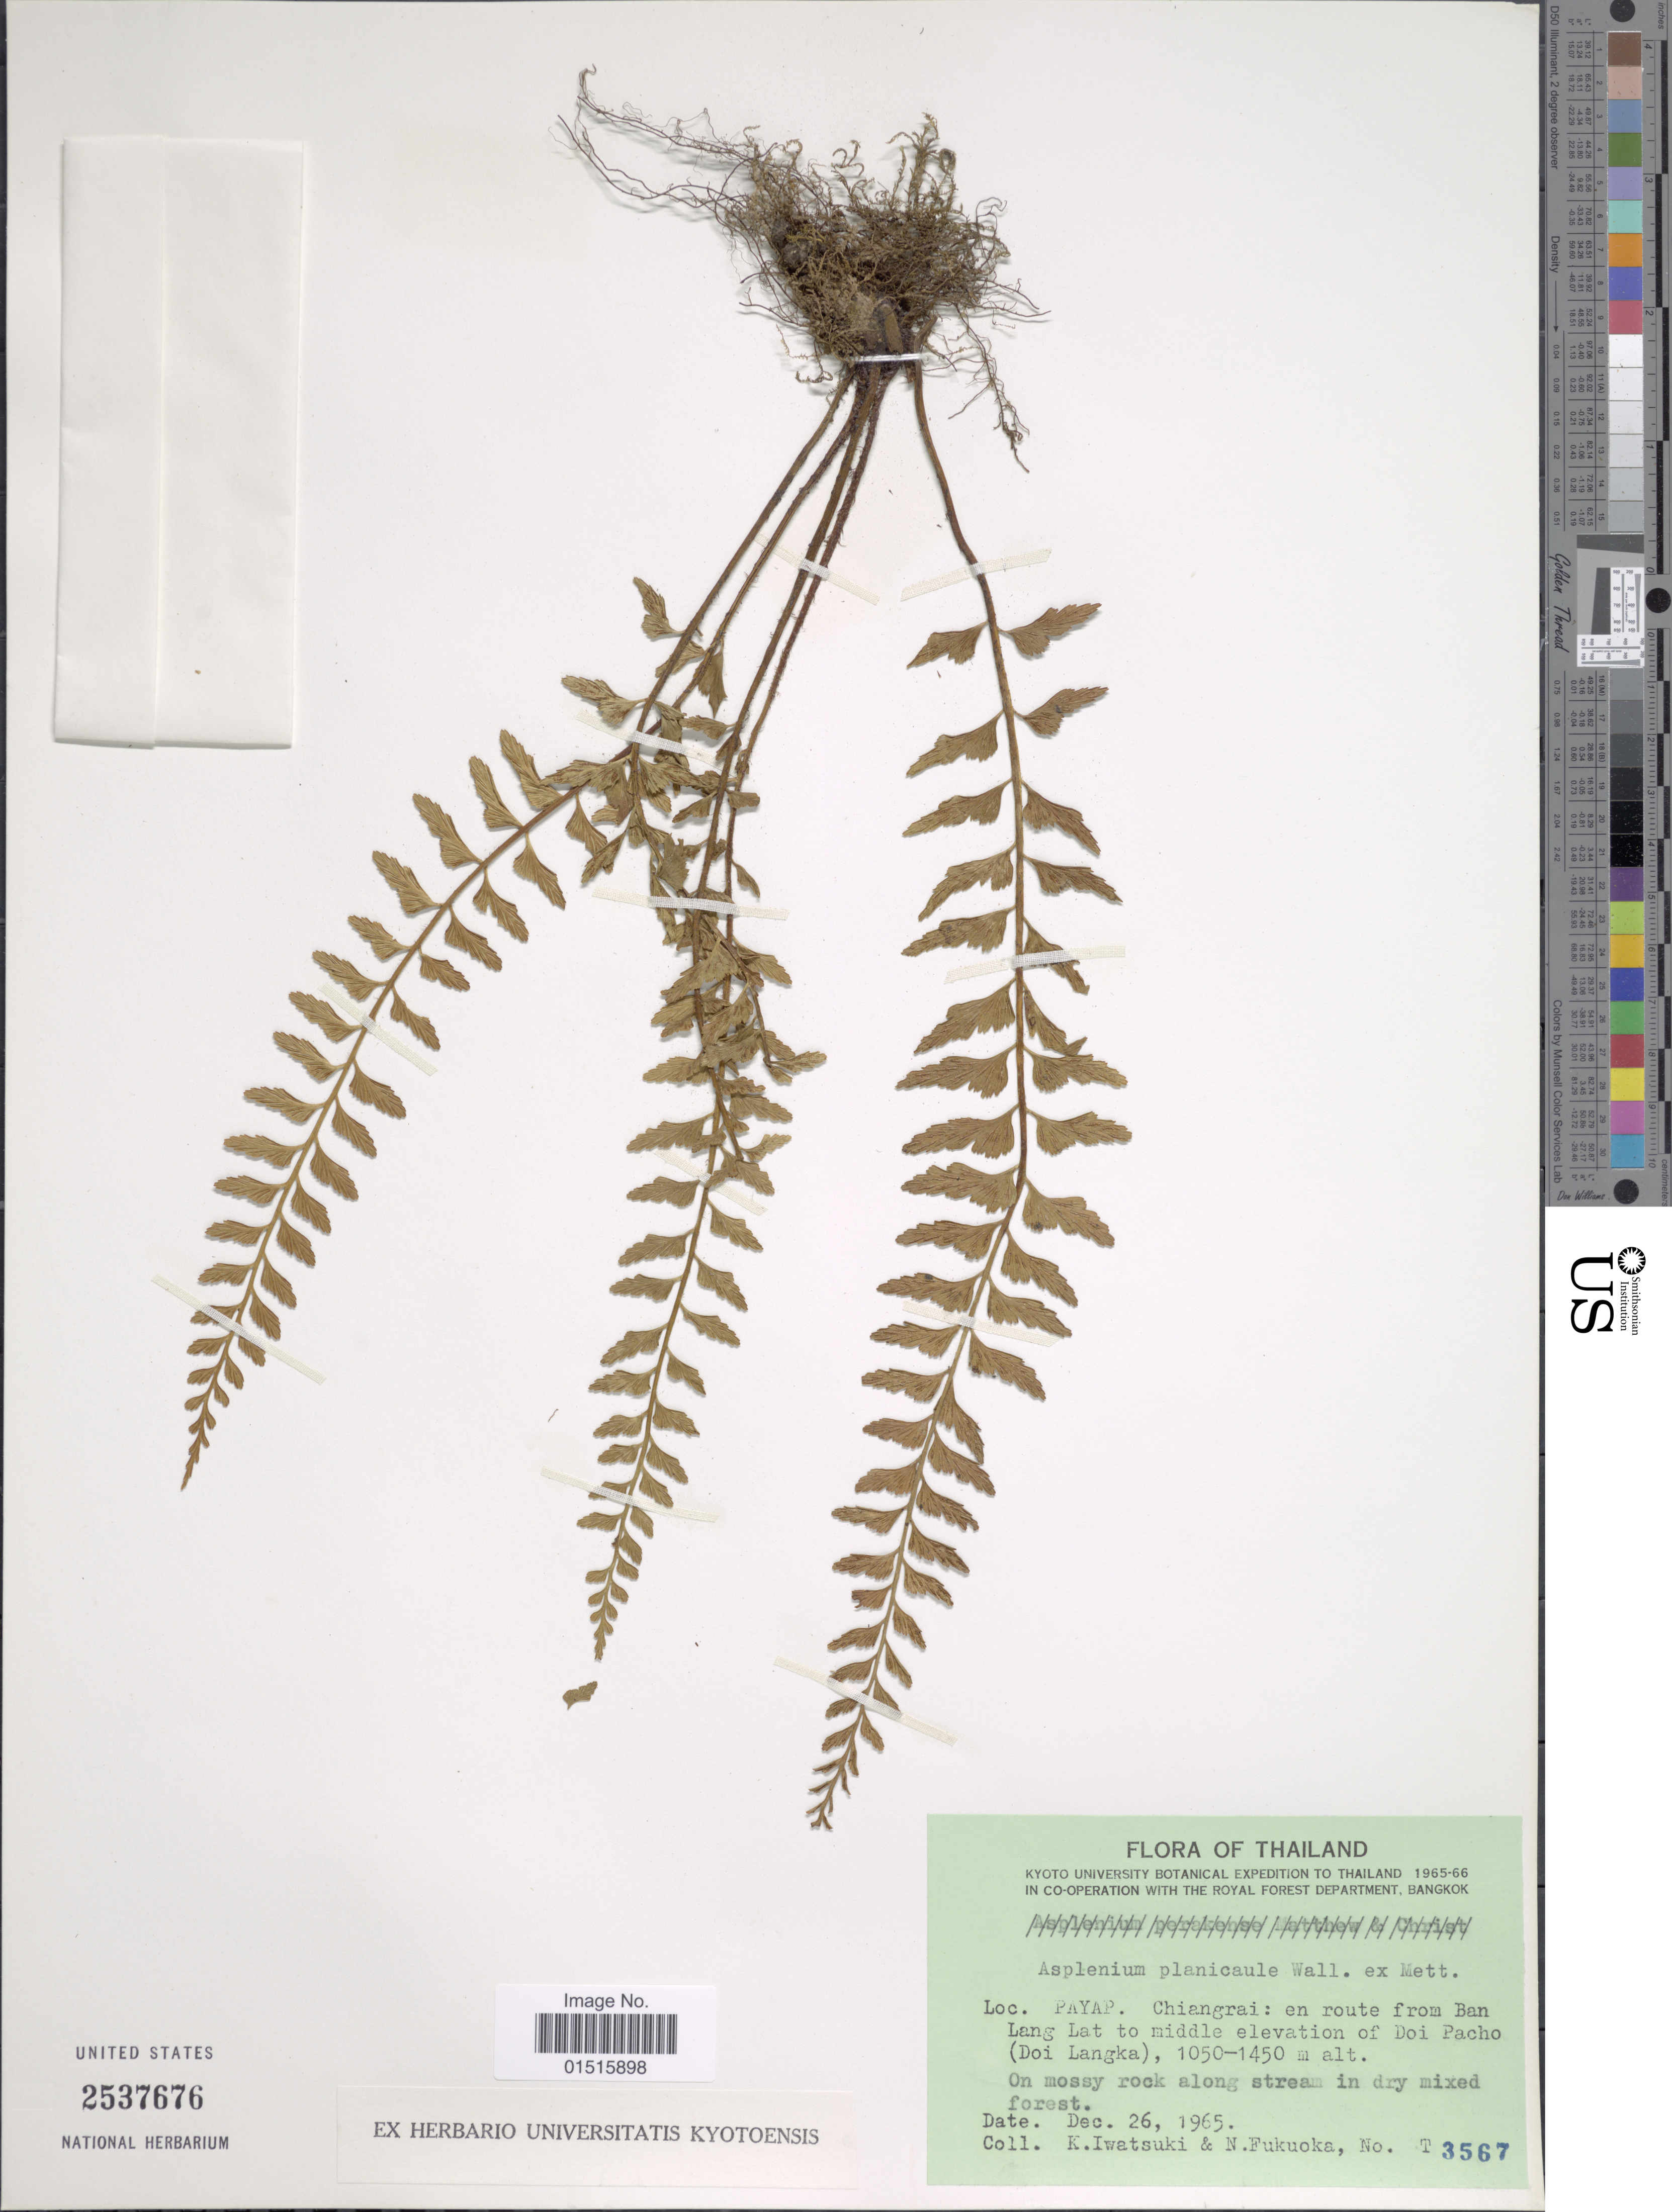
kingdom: Plantae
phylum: Tracheophyta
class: Polypodiopsida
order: Polypodiales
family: Aspleniaceae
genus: Asplenium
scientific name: Asplenium yoshinagae var. planicaule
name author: (Wall. ex Mett.) C.V. Morton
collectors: K. Iwatsuki & N. Fukuoka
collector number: T 3567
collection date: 1965-12-26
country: Thailand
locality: Payap. Chiangrai: en route from Ban Lang Lat to middle elevation of Doi Pacho (Doi Langka)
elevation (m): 1050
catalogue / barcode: US 2537676